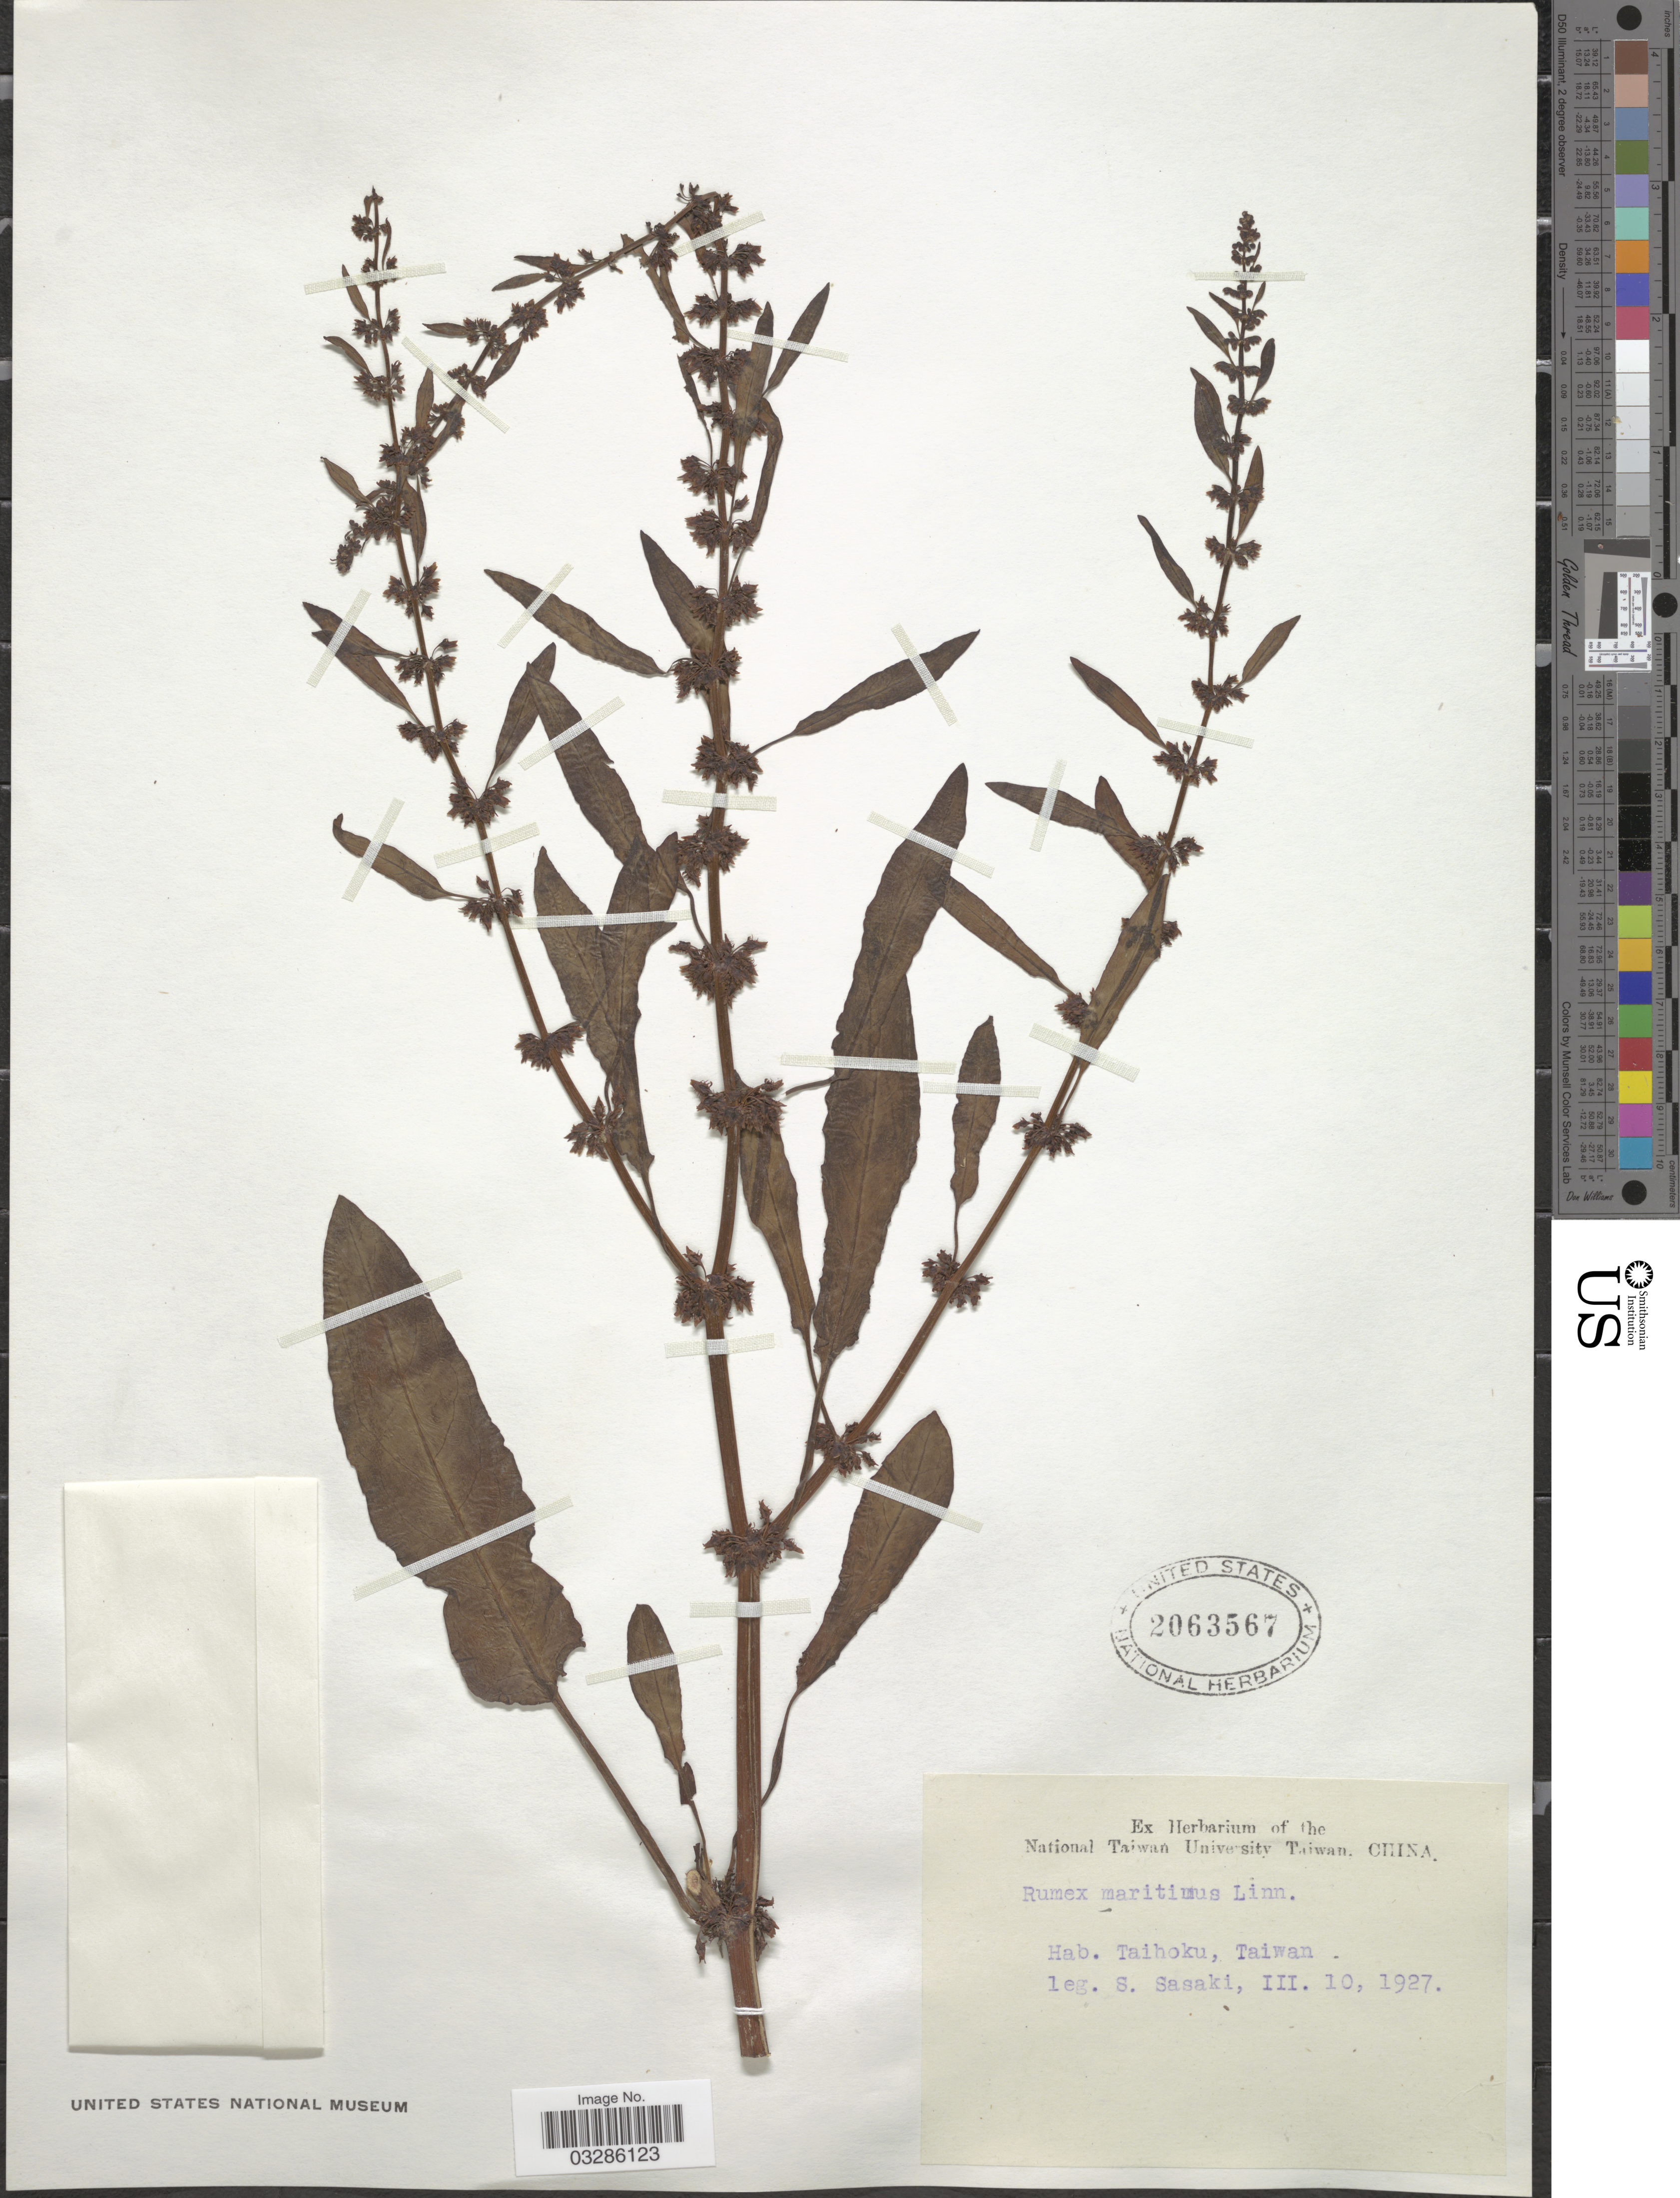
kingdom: Plantae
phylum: Tracheophyta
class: Magnoliopsida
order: Caryophyllales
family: Polygonaceae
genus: Rumex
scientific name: Rumex maritimus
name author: L.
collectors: S. Sasaki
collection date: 1927-03-10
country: Taiwan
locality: Taihoku.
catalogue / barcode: US 2063567